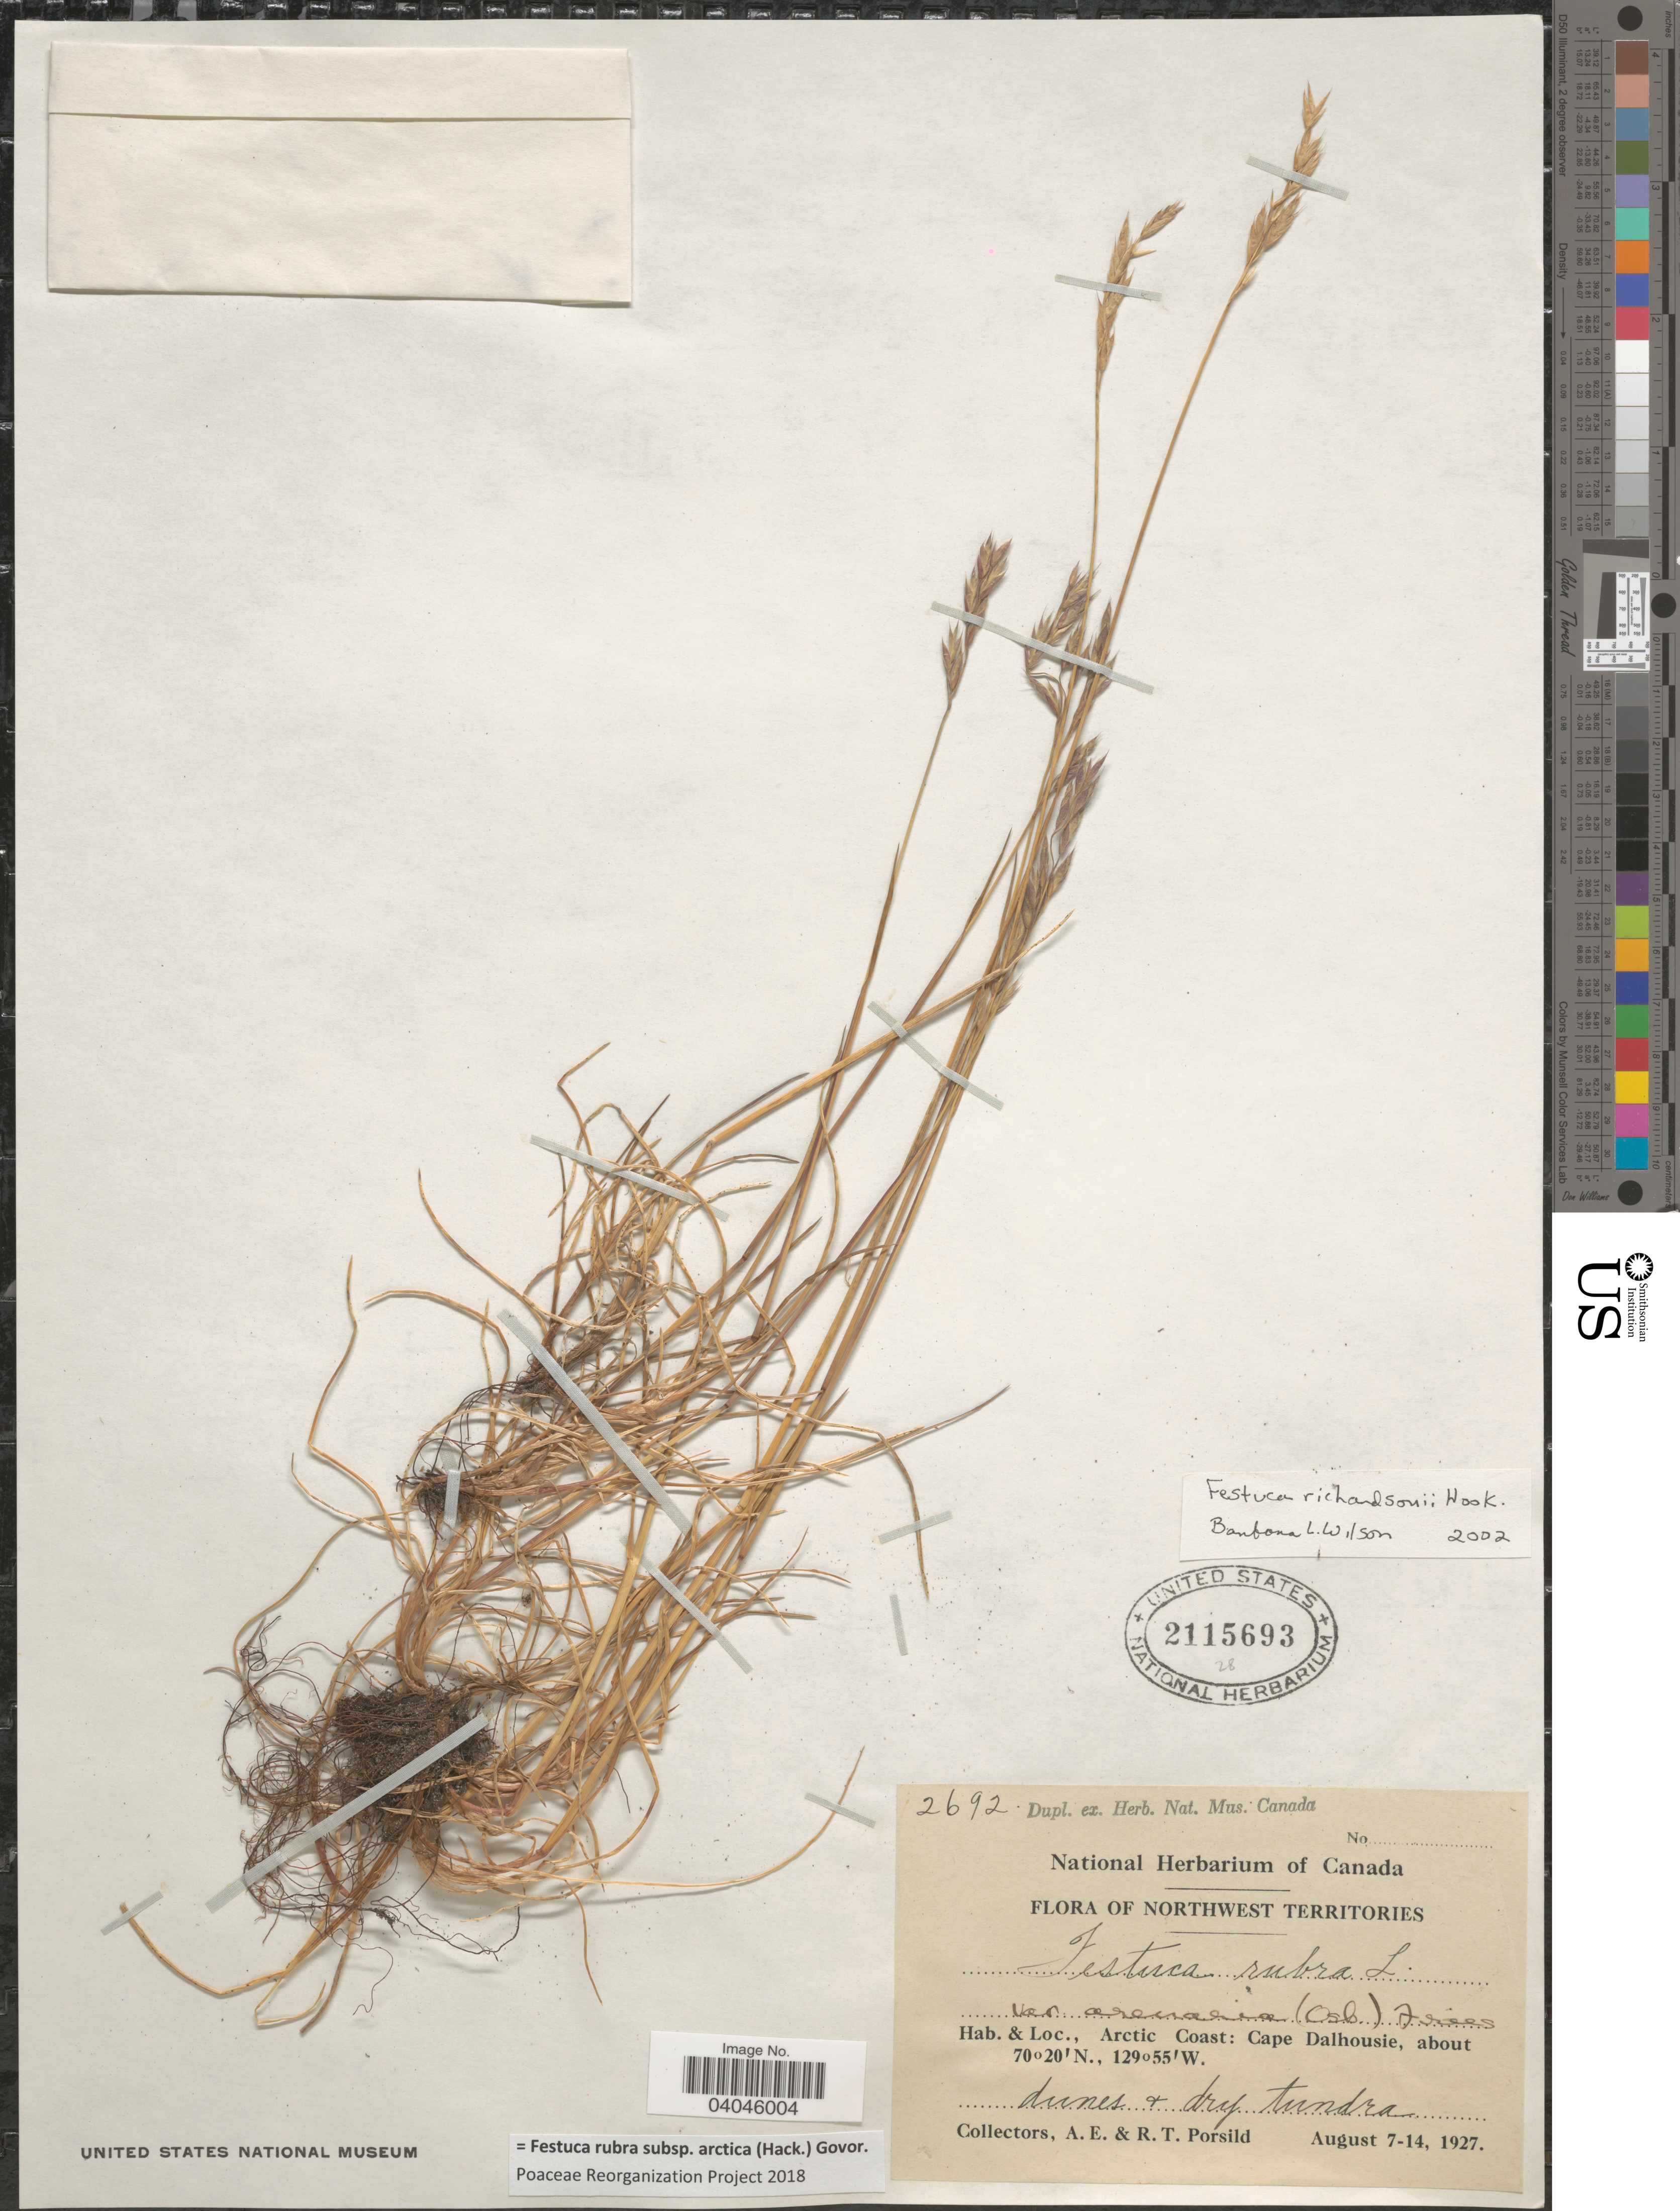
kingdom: Plantae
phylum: Tracheophyta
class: Liliopsida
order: Poales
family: Poaceae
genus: Festuca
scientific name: Festuca rubra subsp. arctica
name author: (Hack.) Govor.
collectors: A. E. Porsild & R. T. Porsild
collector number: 2692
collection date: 1927-08-07/1927-08-14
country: Canada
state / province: Northwest Territories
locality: Arctic Coast: Cape Dalhousie.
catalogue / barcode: US 2115693